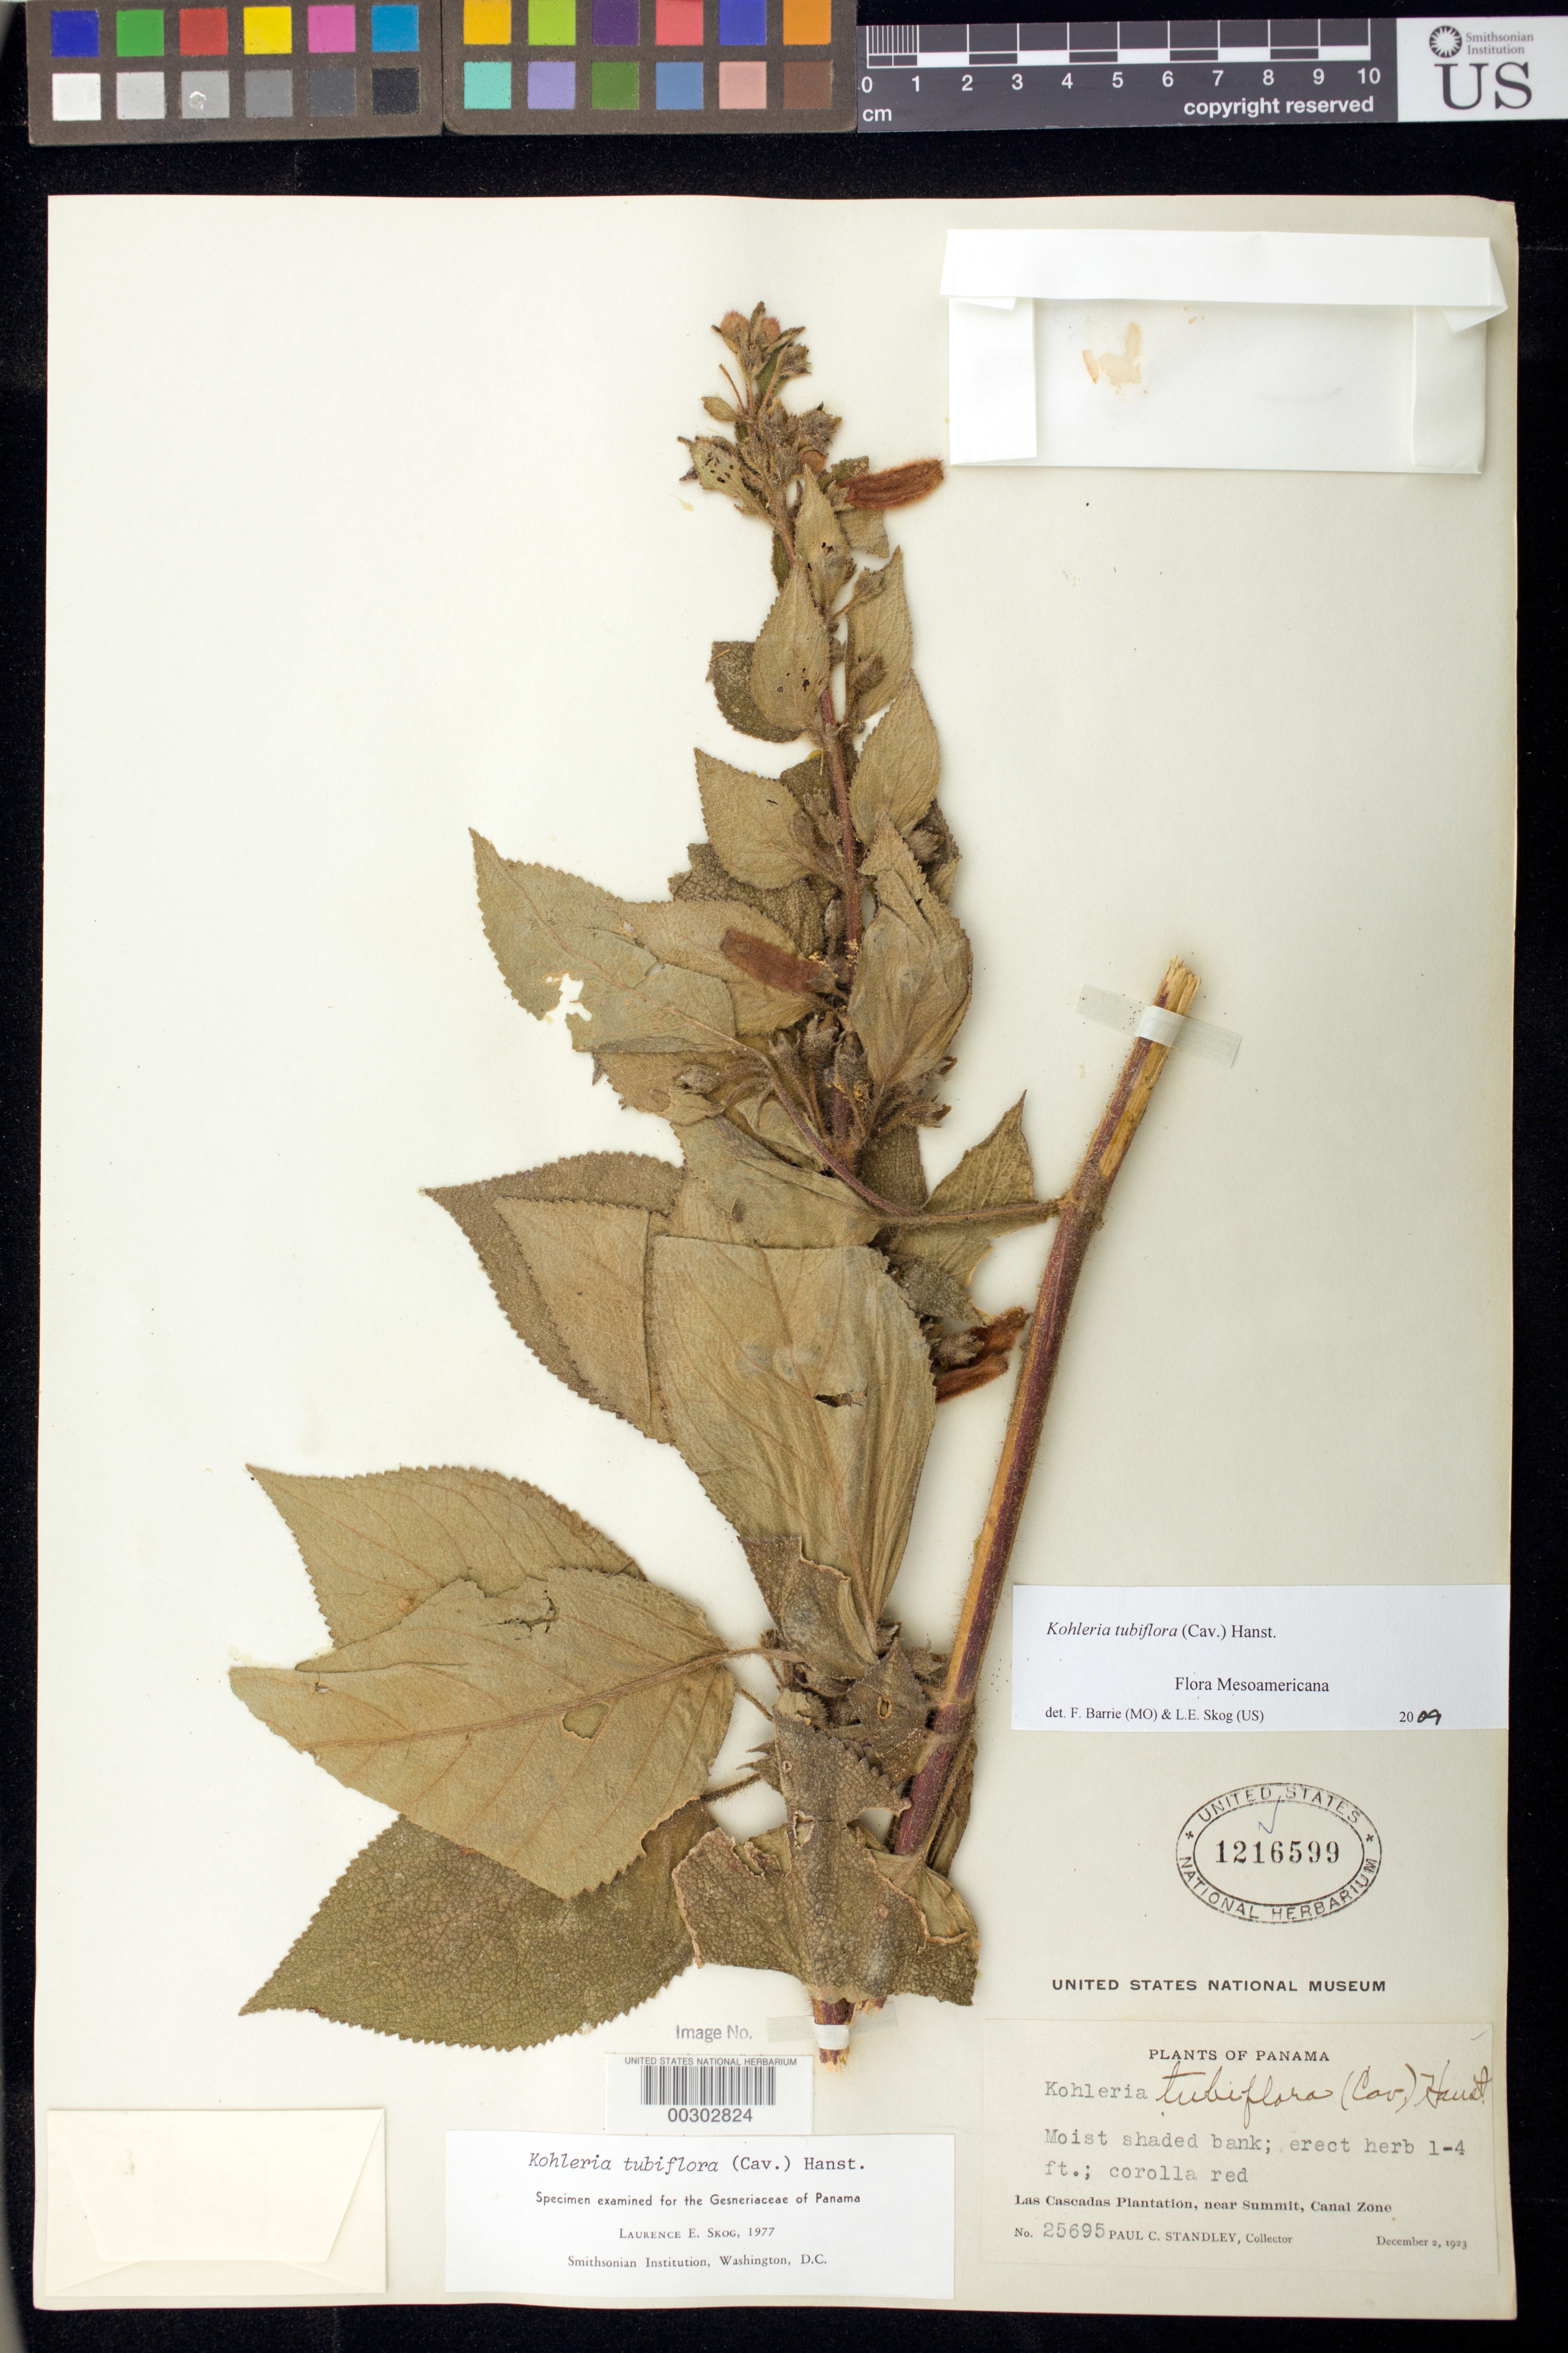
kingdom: Plantae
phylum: Tracheophyta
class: Magnoliopsida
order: Lamiales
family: Gesneriaceae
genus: Kohleria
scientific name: Kohleria tubiflora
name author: (Cav.) Hanst.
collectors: P. C. Standley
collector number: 25695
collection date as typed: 02 Dec 1923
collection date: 1923-12-02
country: Panama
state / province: Panamá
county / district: Canal Zone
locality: Las Cascadas Plantation, near summit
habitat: Moist shaded bank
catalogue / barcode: US 1216599